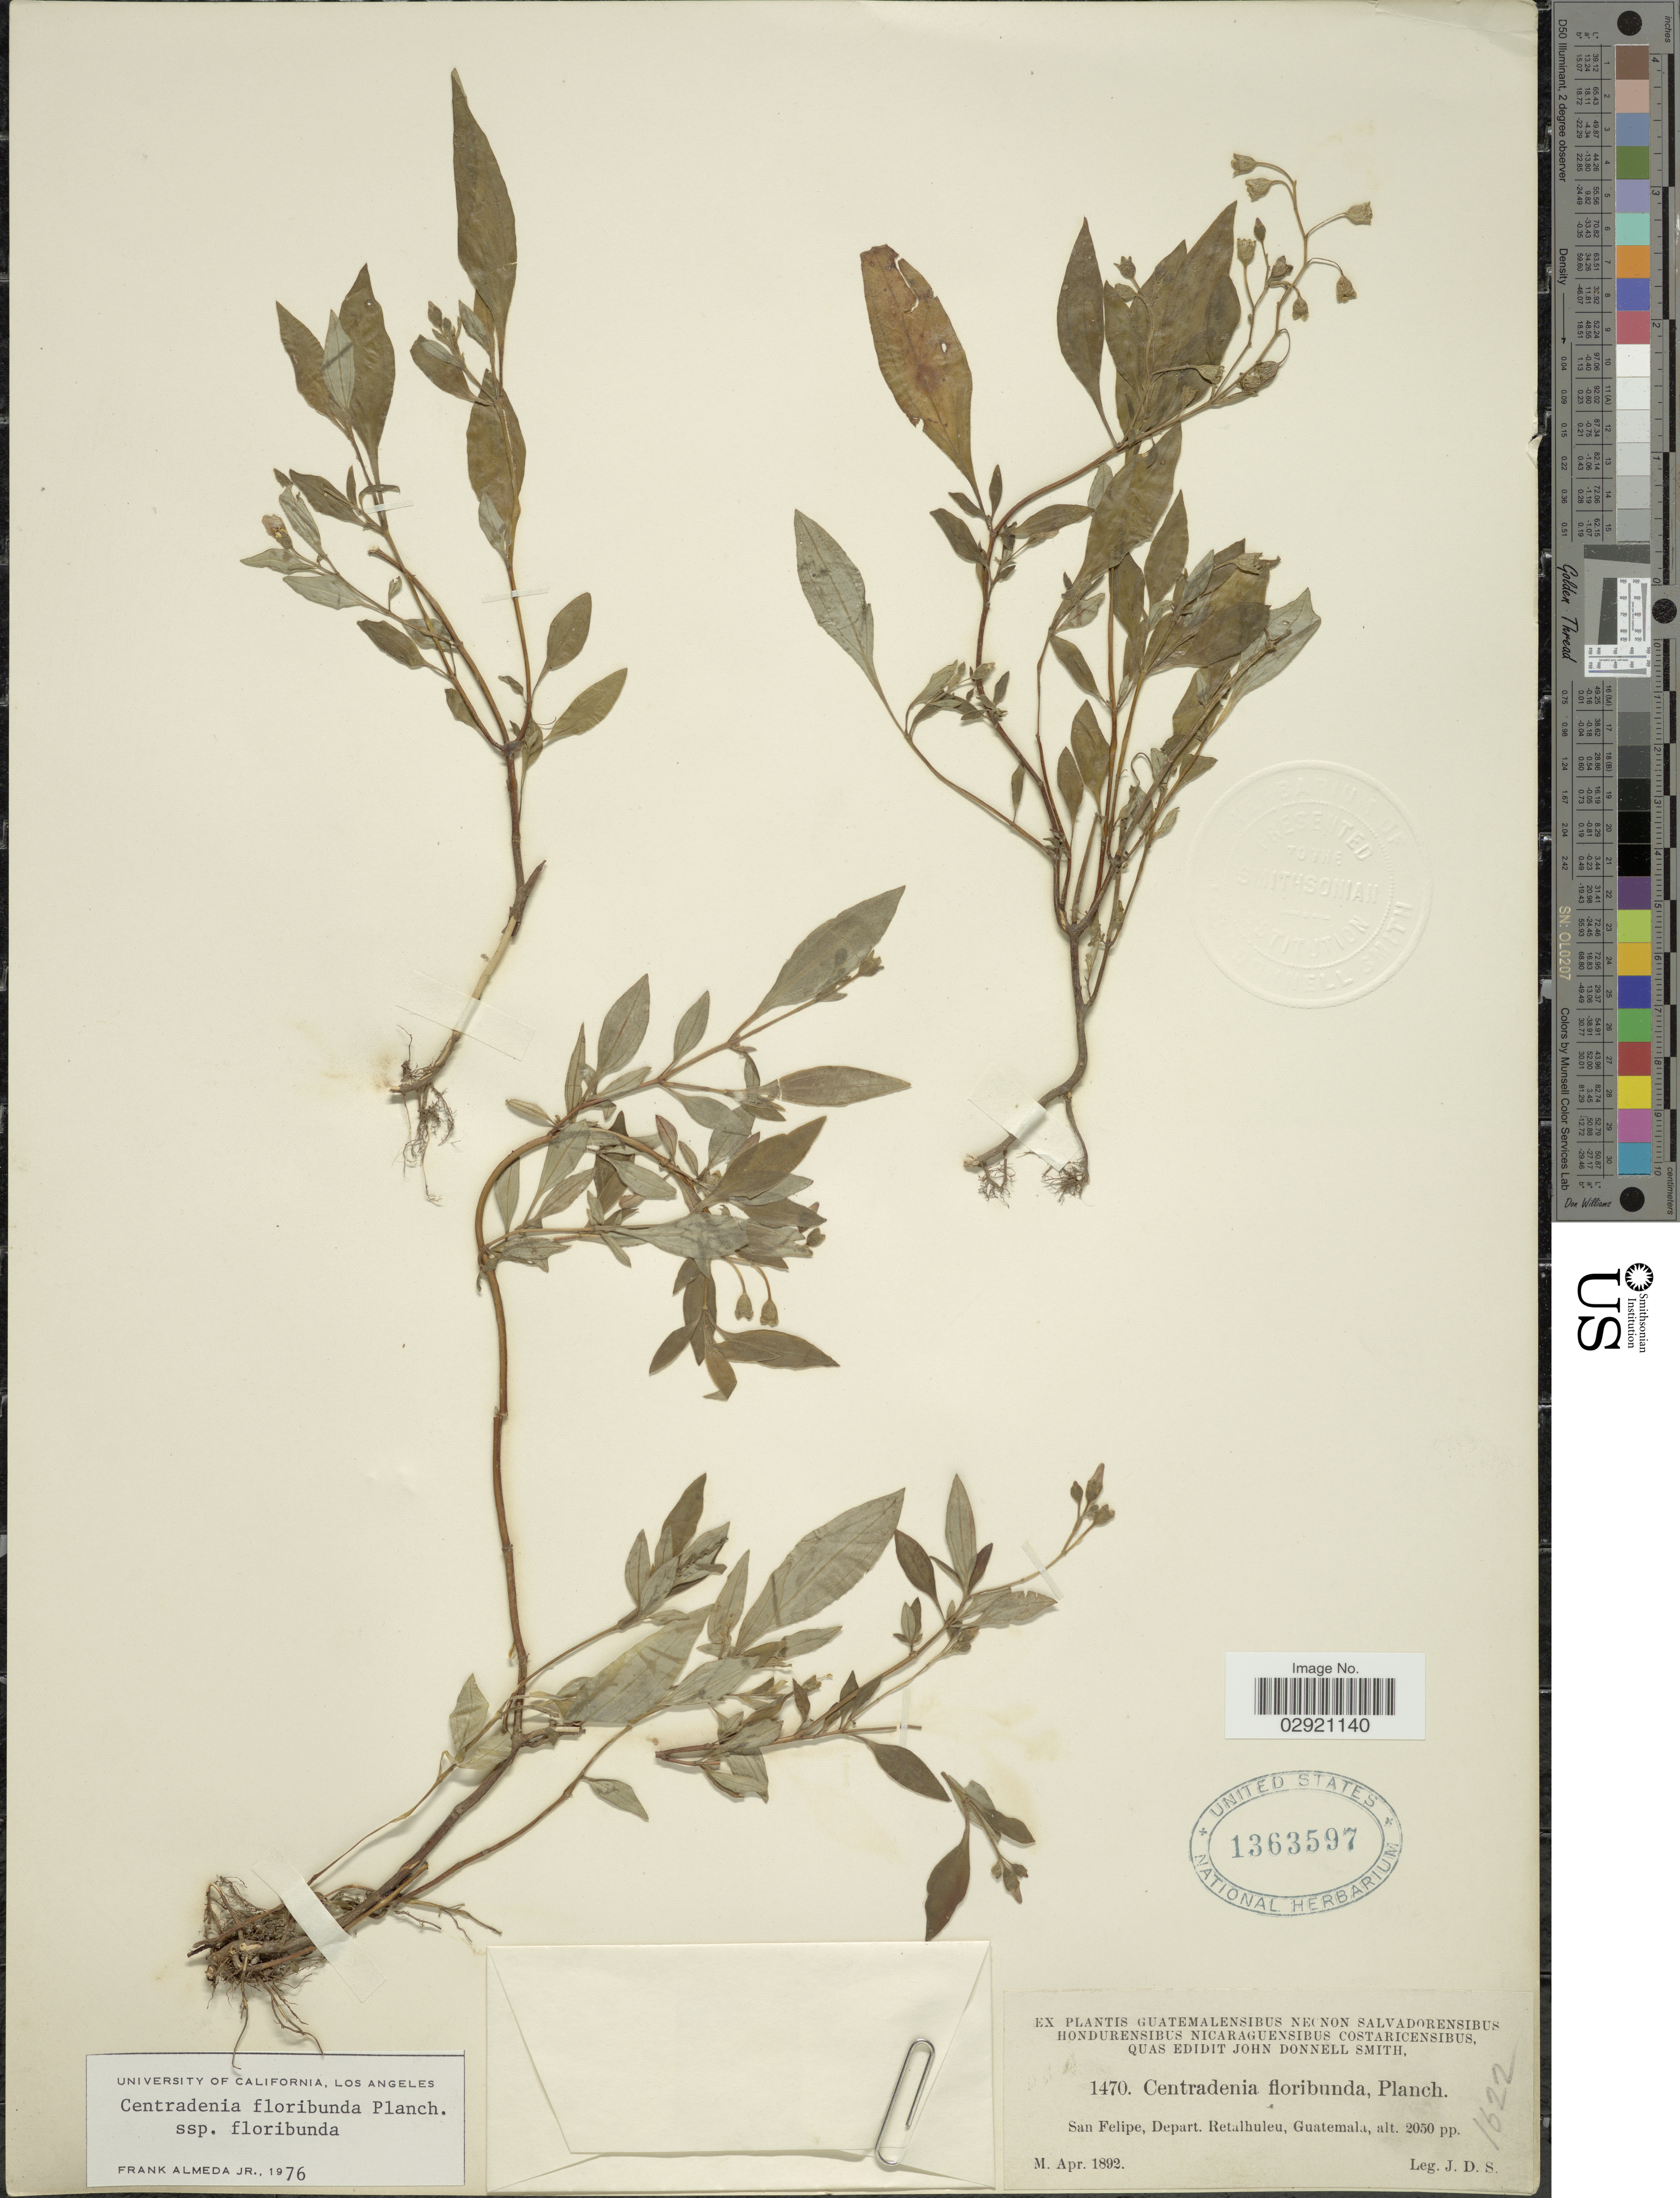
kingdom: Plantae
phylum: Tracheophyta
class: Magnoliopsida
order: Myrtales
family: Melastomataceae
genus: Centradenia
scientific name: Centradenia floribunda subsp. floribunda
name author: Planch.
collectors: J. Donnell Smith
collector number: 1470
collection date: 1892-04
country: Guatemala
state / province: Retalhuleu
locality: San Felipe, Depart. Retalhuleu.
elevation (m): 625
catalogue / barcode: US 1363597